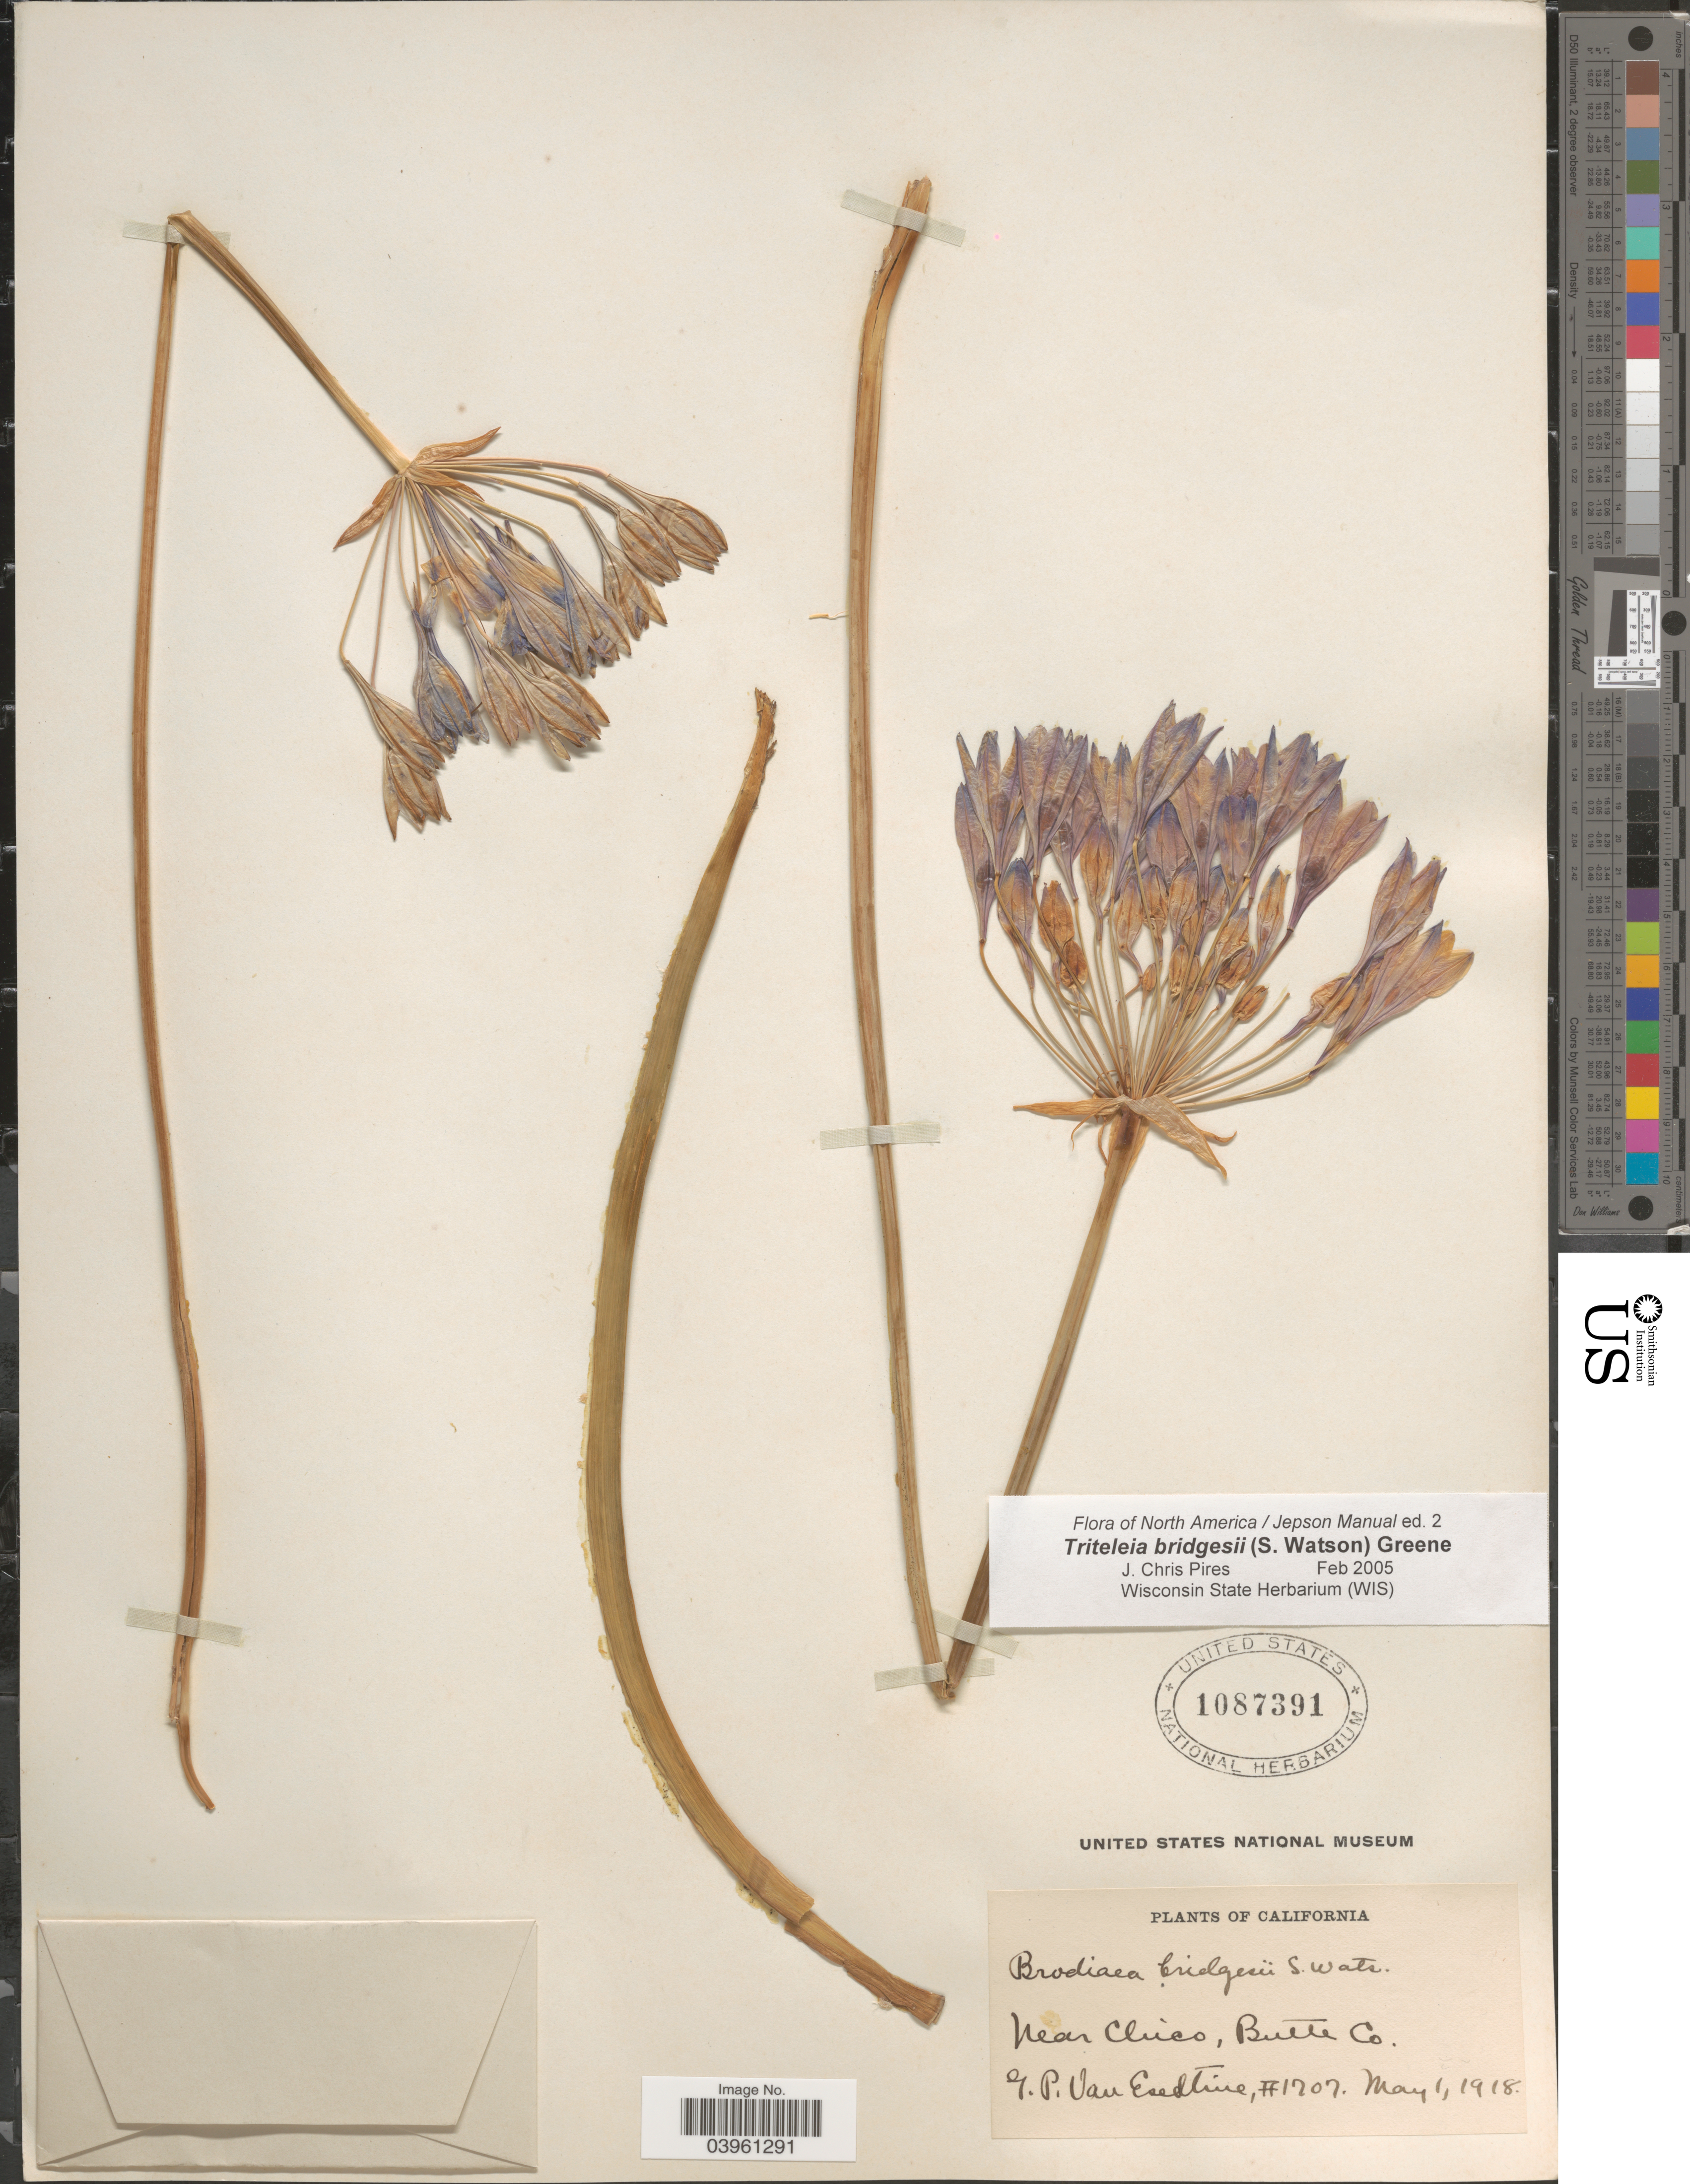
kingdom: Plantae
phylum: Tracheophyta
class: Liliopsida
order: Asparagales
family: Asparagaceae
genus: Triteleia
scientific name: Triteleia bridgesii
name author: (S. Watson) Greene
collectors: G. P. Van Eseltine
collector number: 1207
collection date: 1918-05-01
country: United States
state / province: California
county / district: Butte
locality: Near Chico, Butte Co.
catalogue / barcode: US 1087391